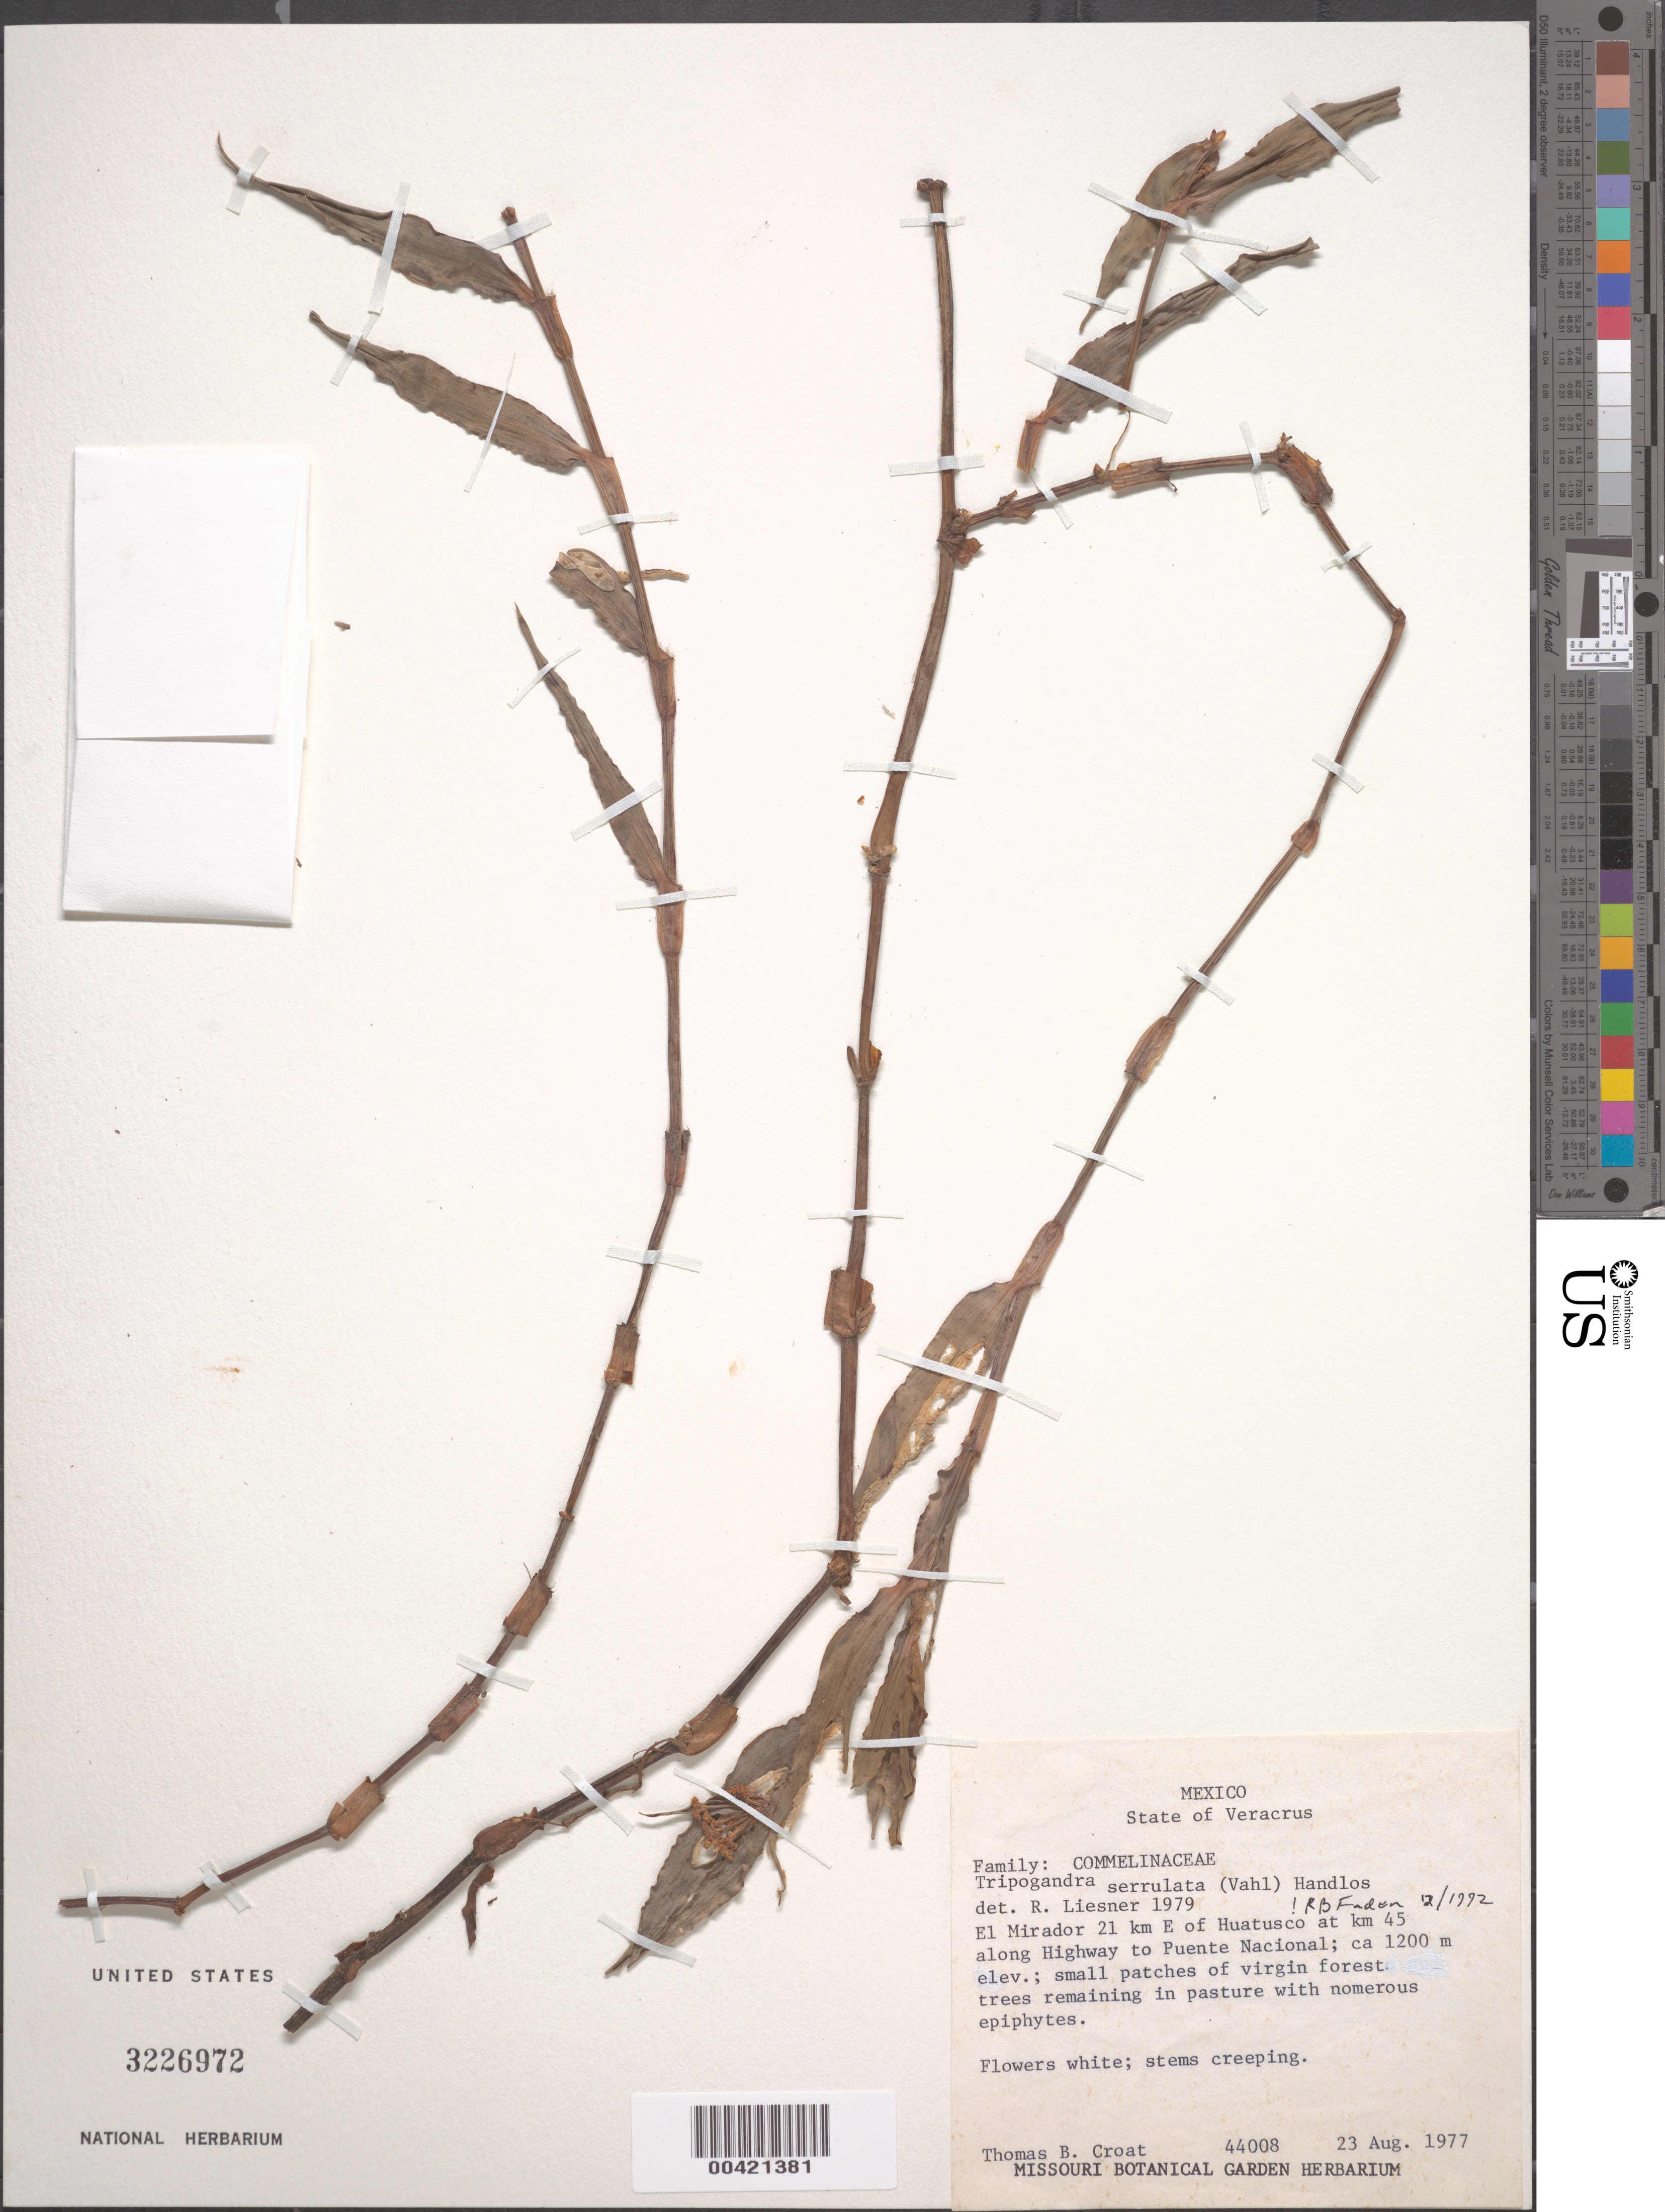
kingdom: Plantae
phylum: Tracheophyta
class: Liliopsida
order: Commelinales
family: Commelinaceae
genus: Tripogandra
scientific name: Tripogandra serrulata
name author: (Vahl) Handlos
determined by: Faden, Robert B., (US), Smithsonian Institution - National Museum of Natural History (UNITED STATES)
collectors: T. B. Croat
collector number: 44008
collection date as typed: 23 Aug 1977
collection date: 1977-08-23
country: Mexico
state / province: Veracruz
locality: El mirador, E of huatusco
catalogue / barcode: US 3226972